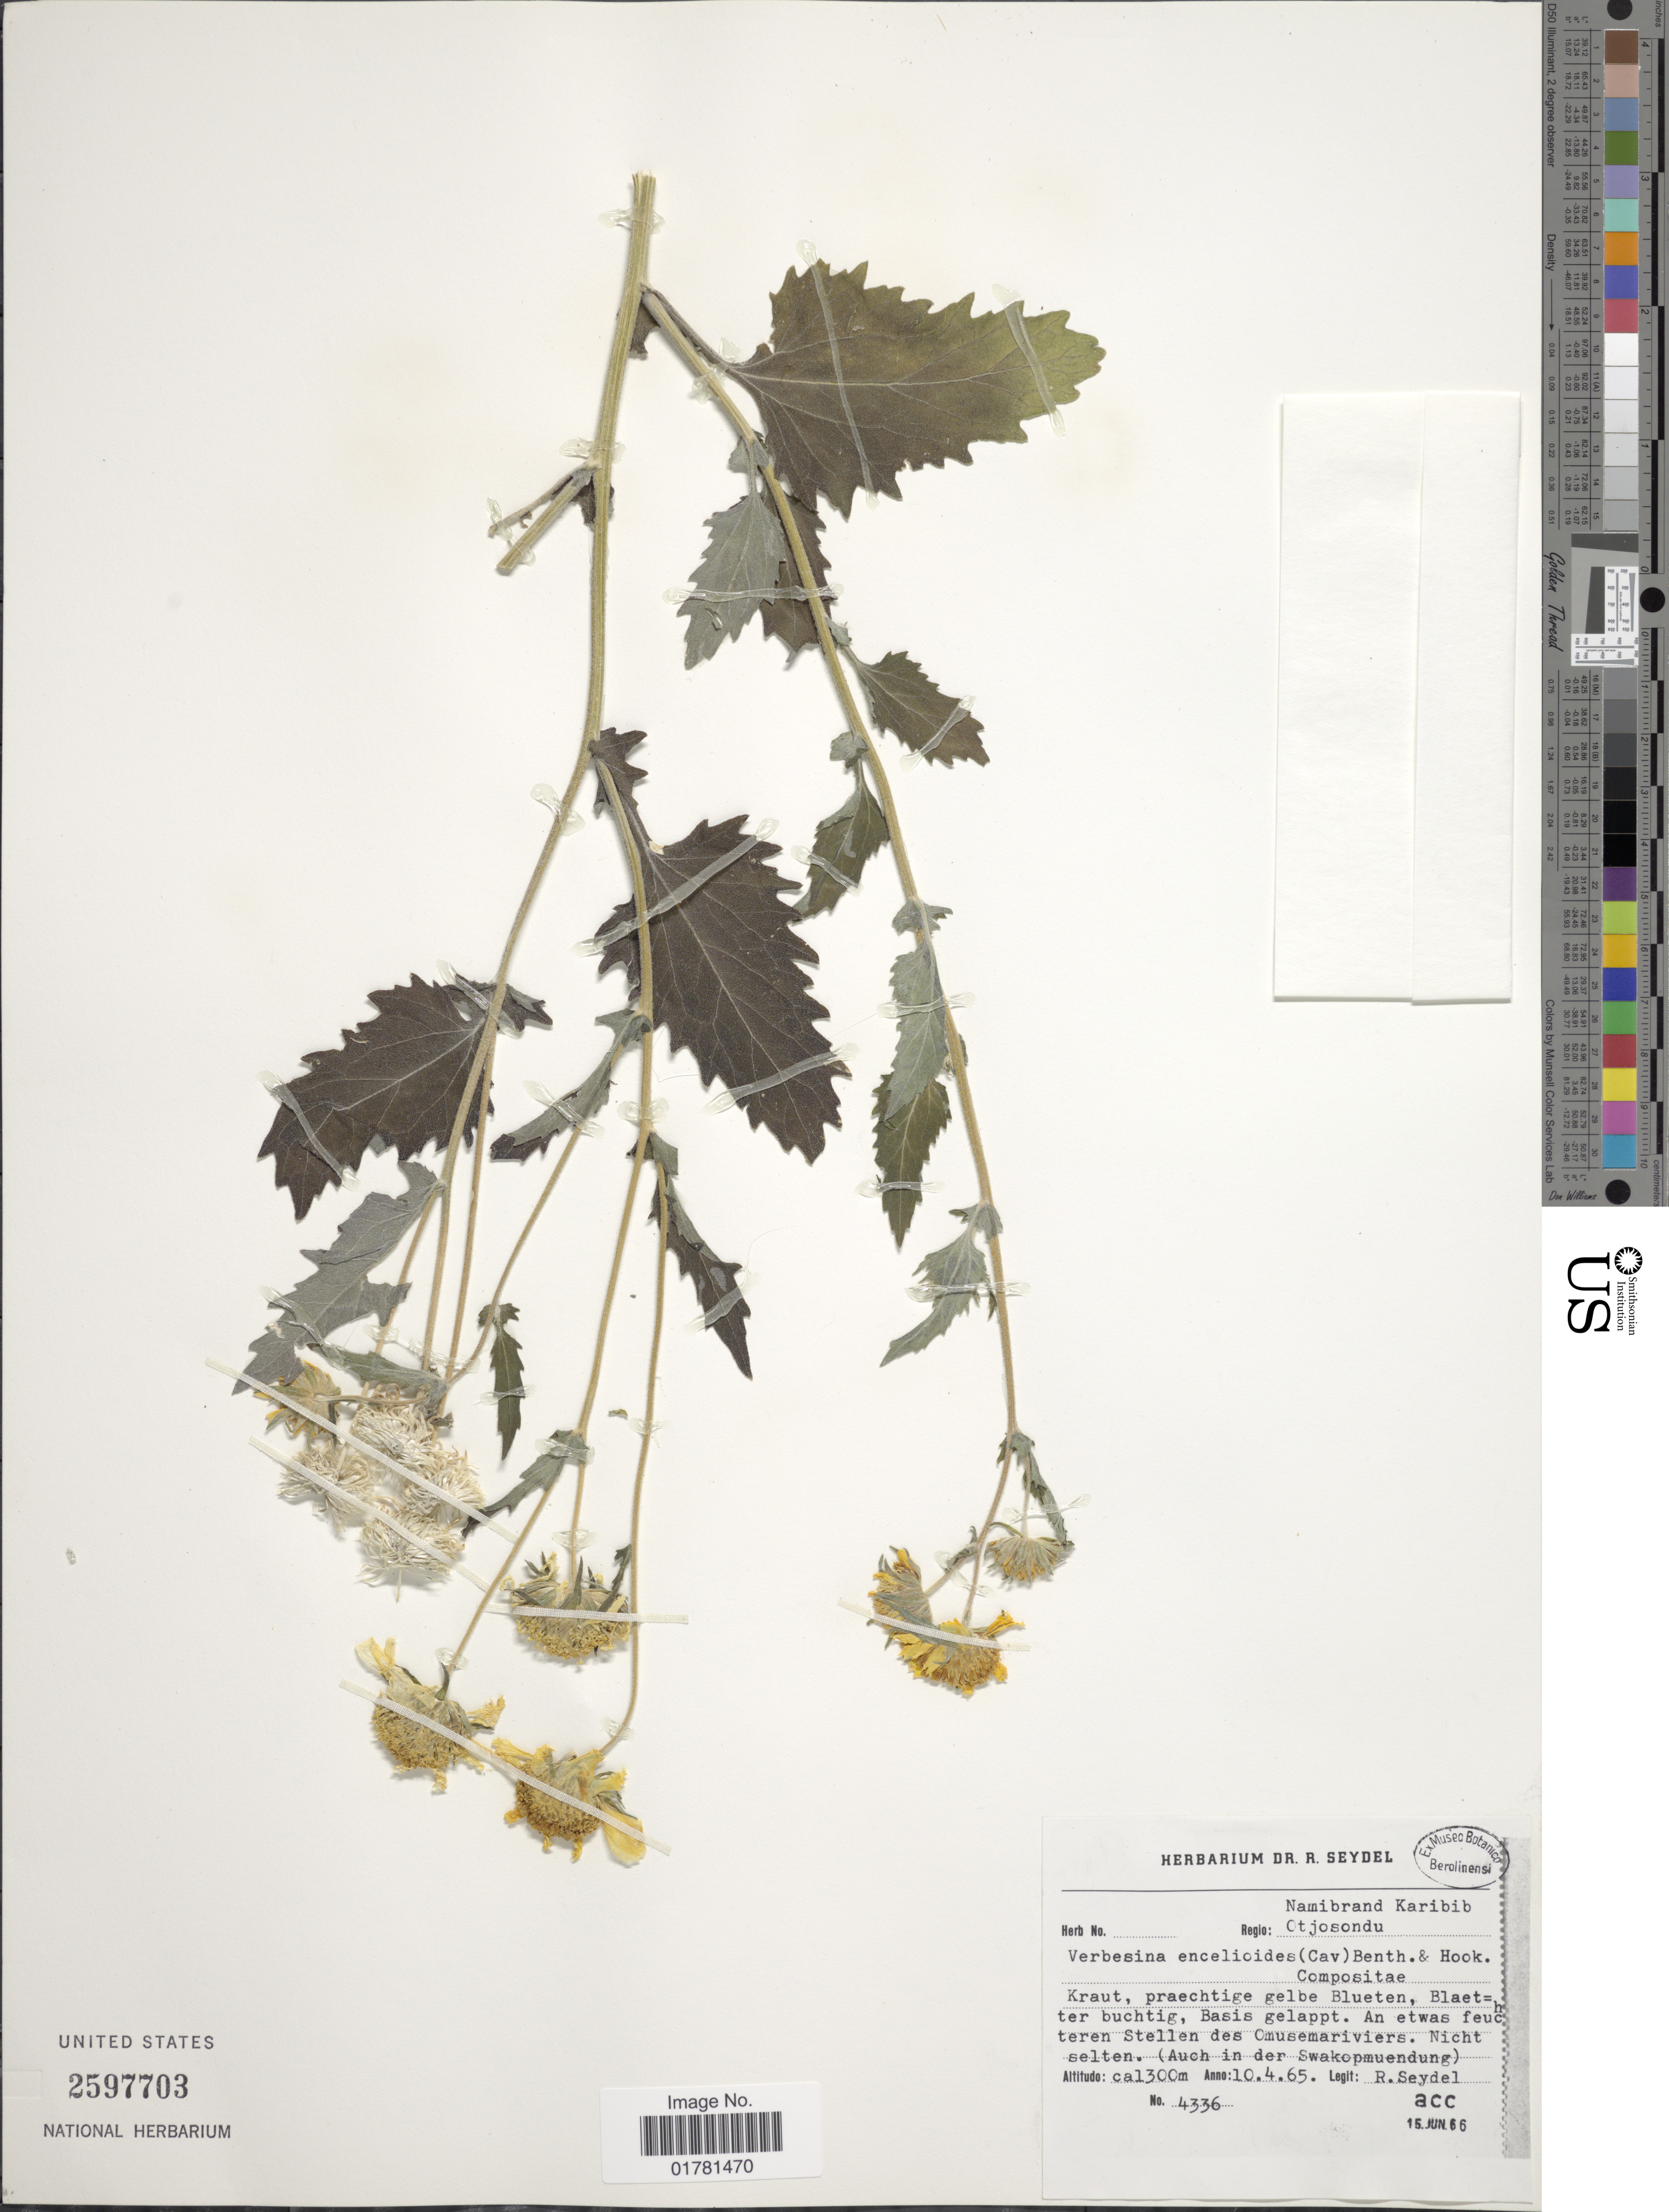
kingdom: Plantae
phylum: Tracheophyta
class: Magnoliopsida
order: Asterales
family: Asteraceae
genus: Verbesina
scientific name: Verbesina encelioides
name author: (Cav.) Benth. & Hook. ex A. Gray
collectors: R. Seydel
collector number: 4336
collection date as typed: Transcribed d/m/y: 15/6/66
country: Namibia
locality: Namibrand Karibib Otjosondu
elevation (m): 1300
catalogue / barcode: US 2597703